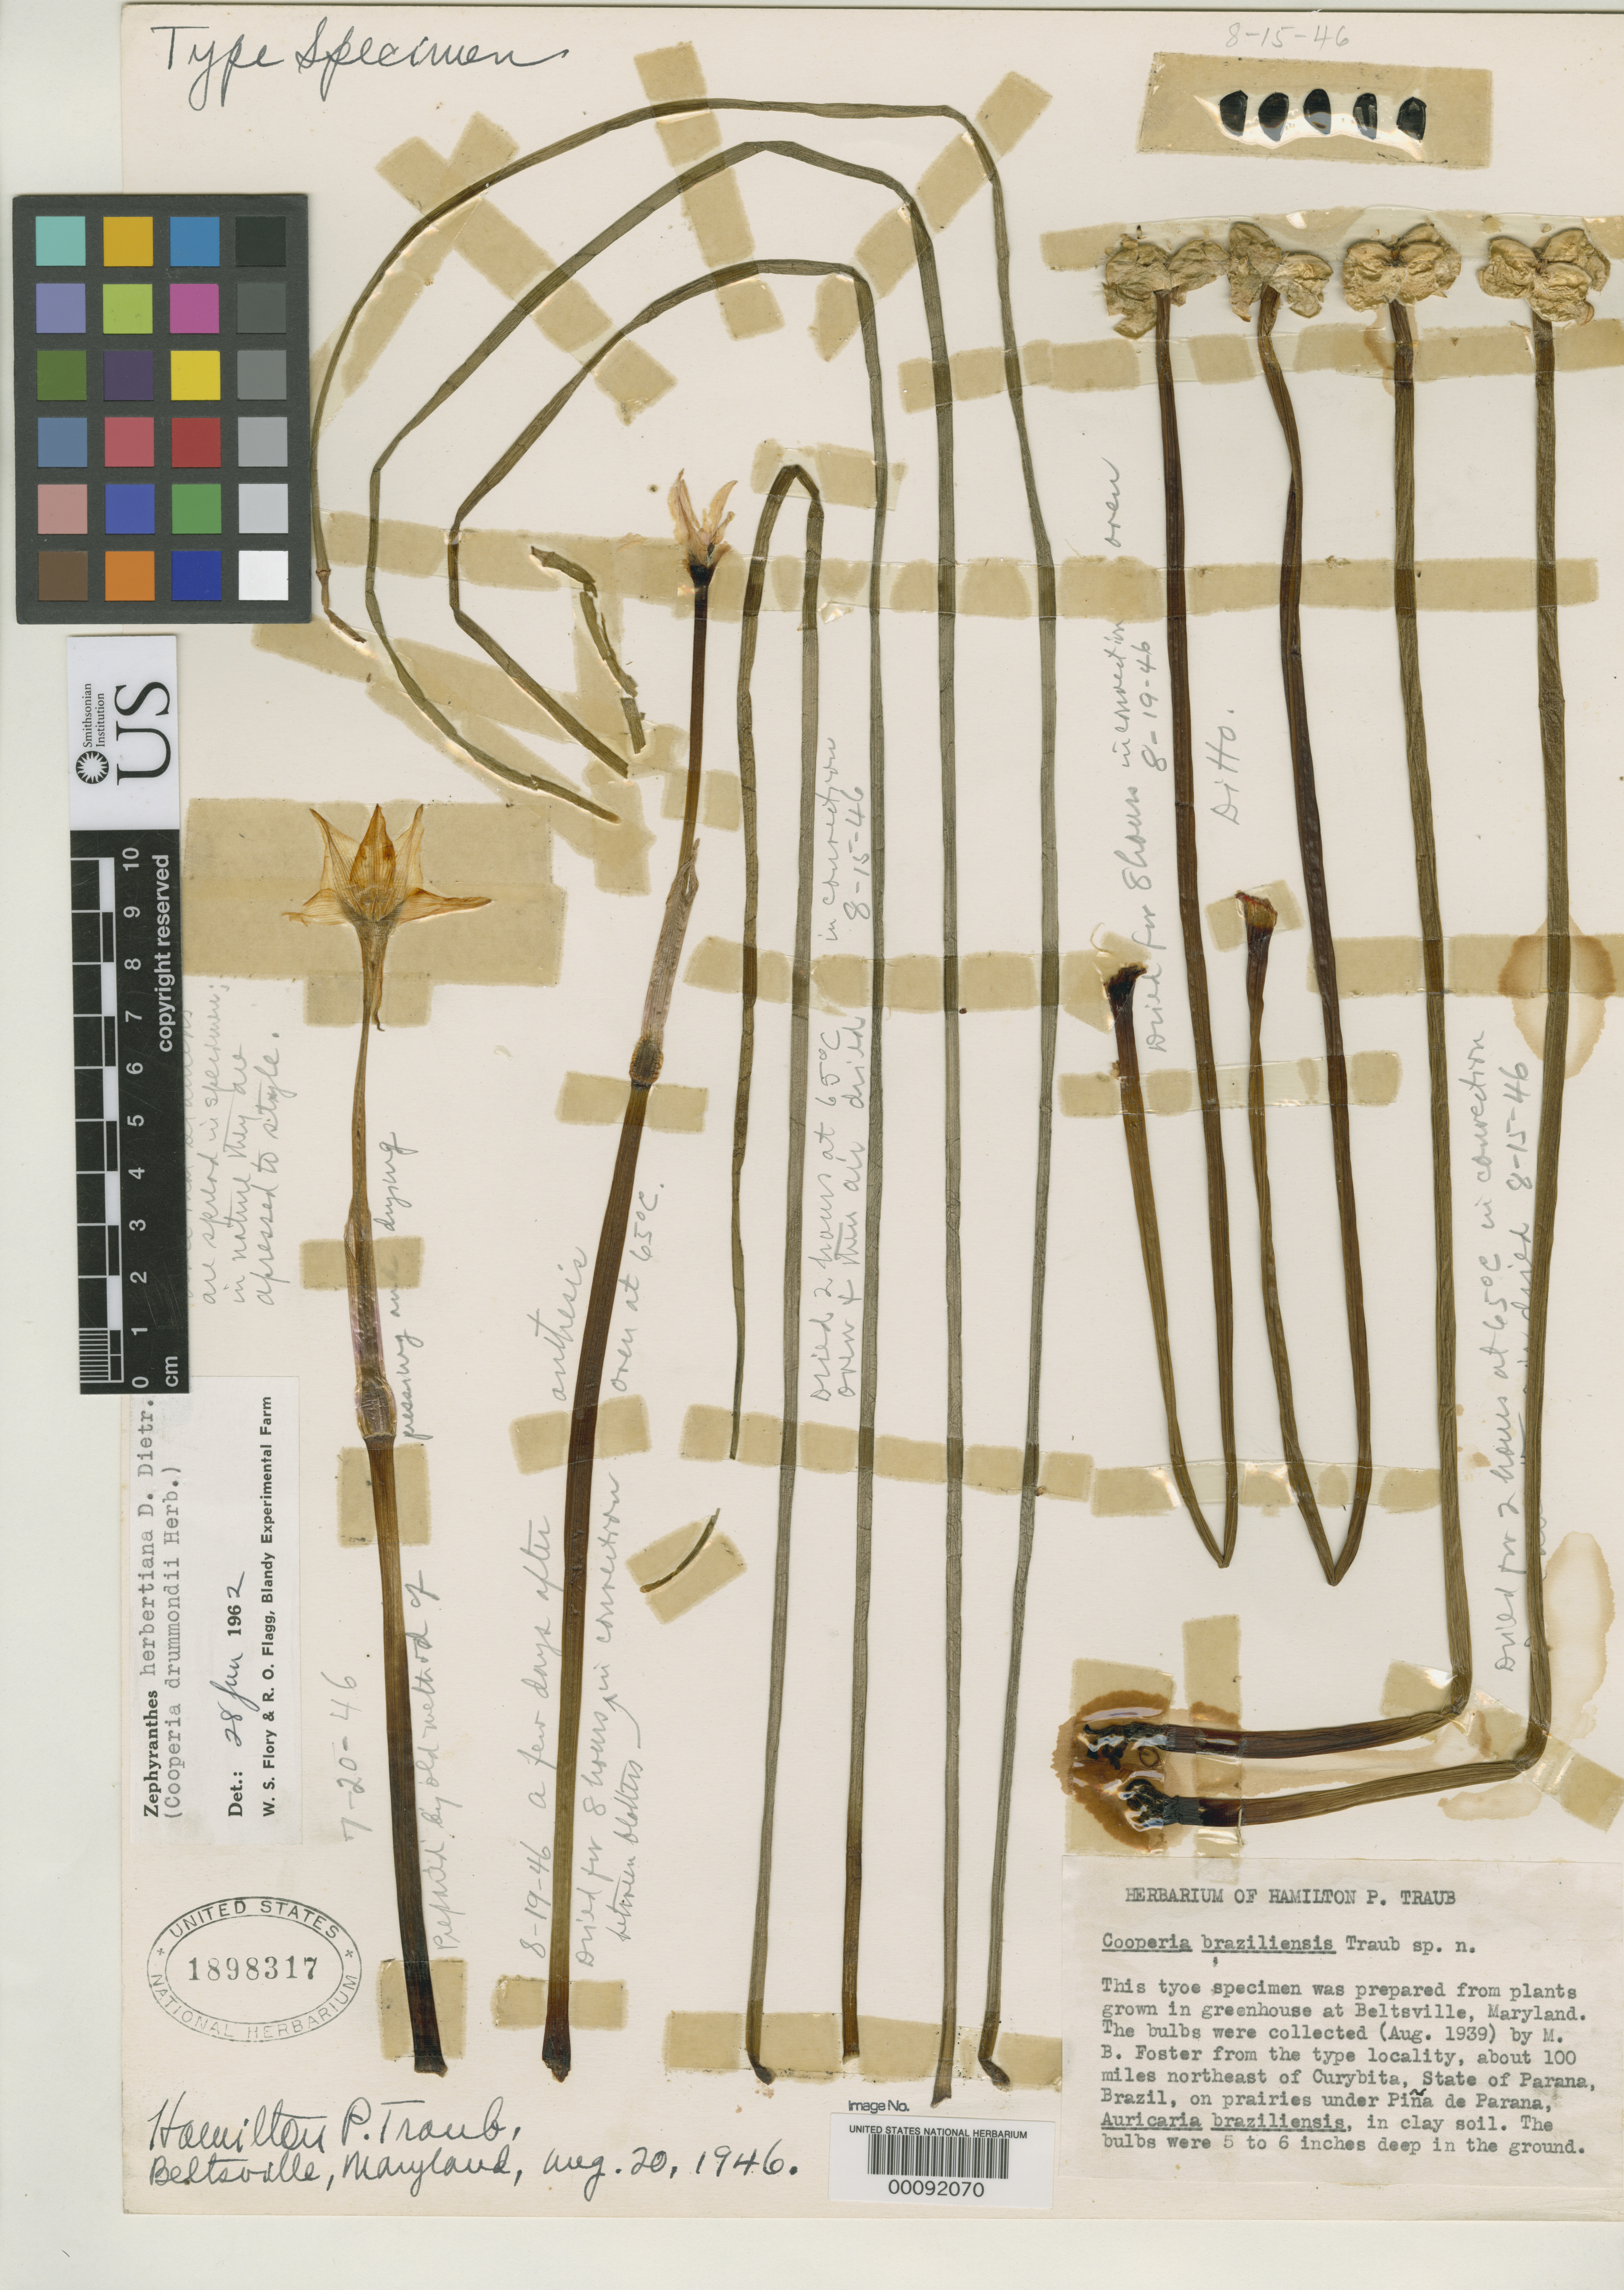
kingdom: Plantae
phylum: Tracheophyta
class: Liliopsida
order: Asparagales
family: Amaryllidaceae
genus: Cooperia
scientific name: Cooperia brasiliensis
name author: Traub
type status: Type Collection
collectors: H. P. Traub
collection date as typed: Aug 1939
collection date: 1939-08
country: Brazil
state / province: Paraná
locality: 100 mi. N of Curitiba.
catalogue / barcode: US 1898317